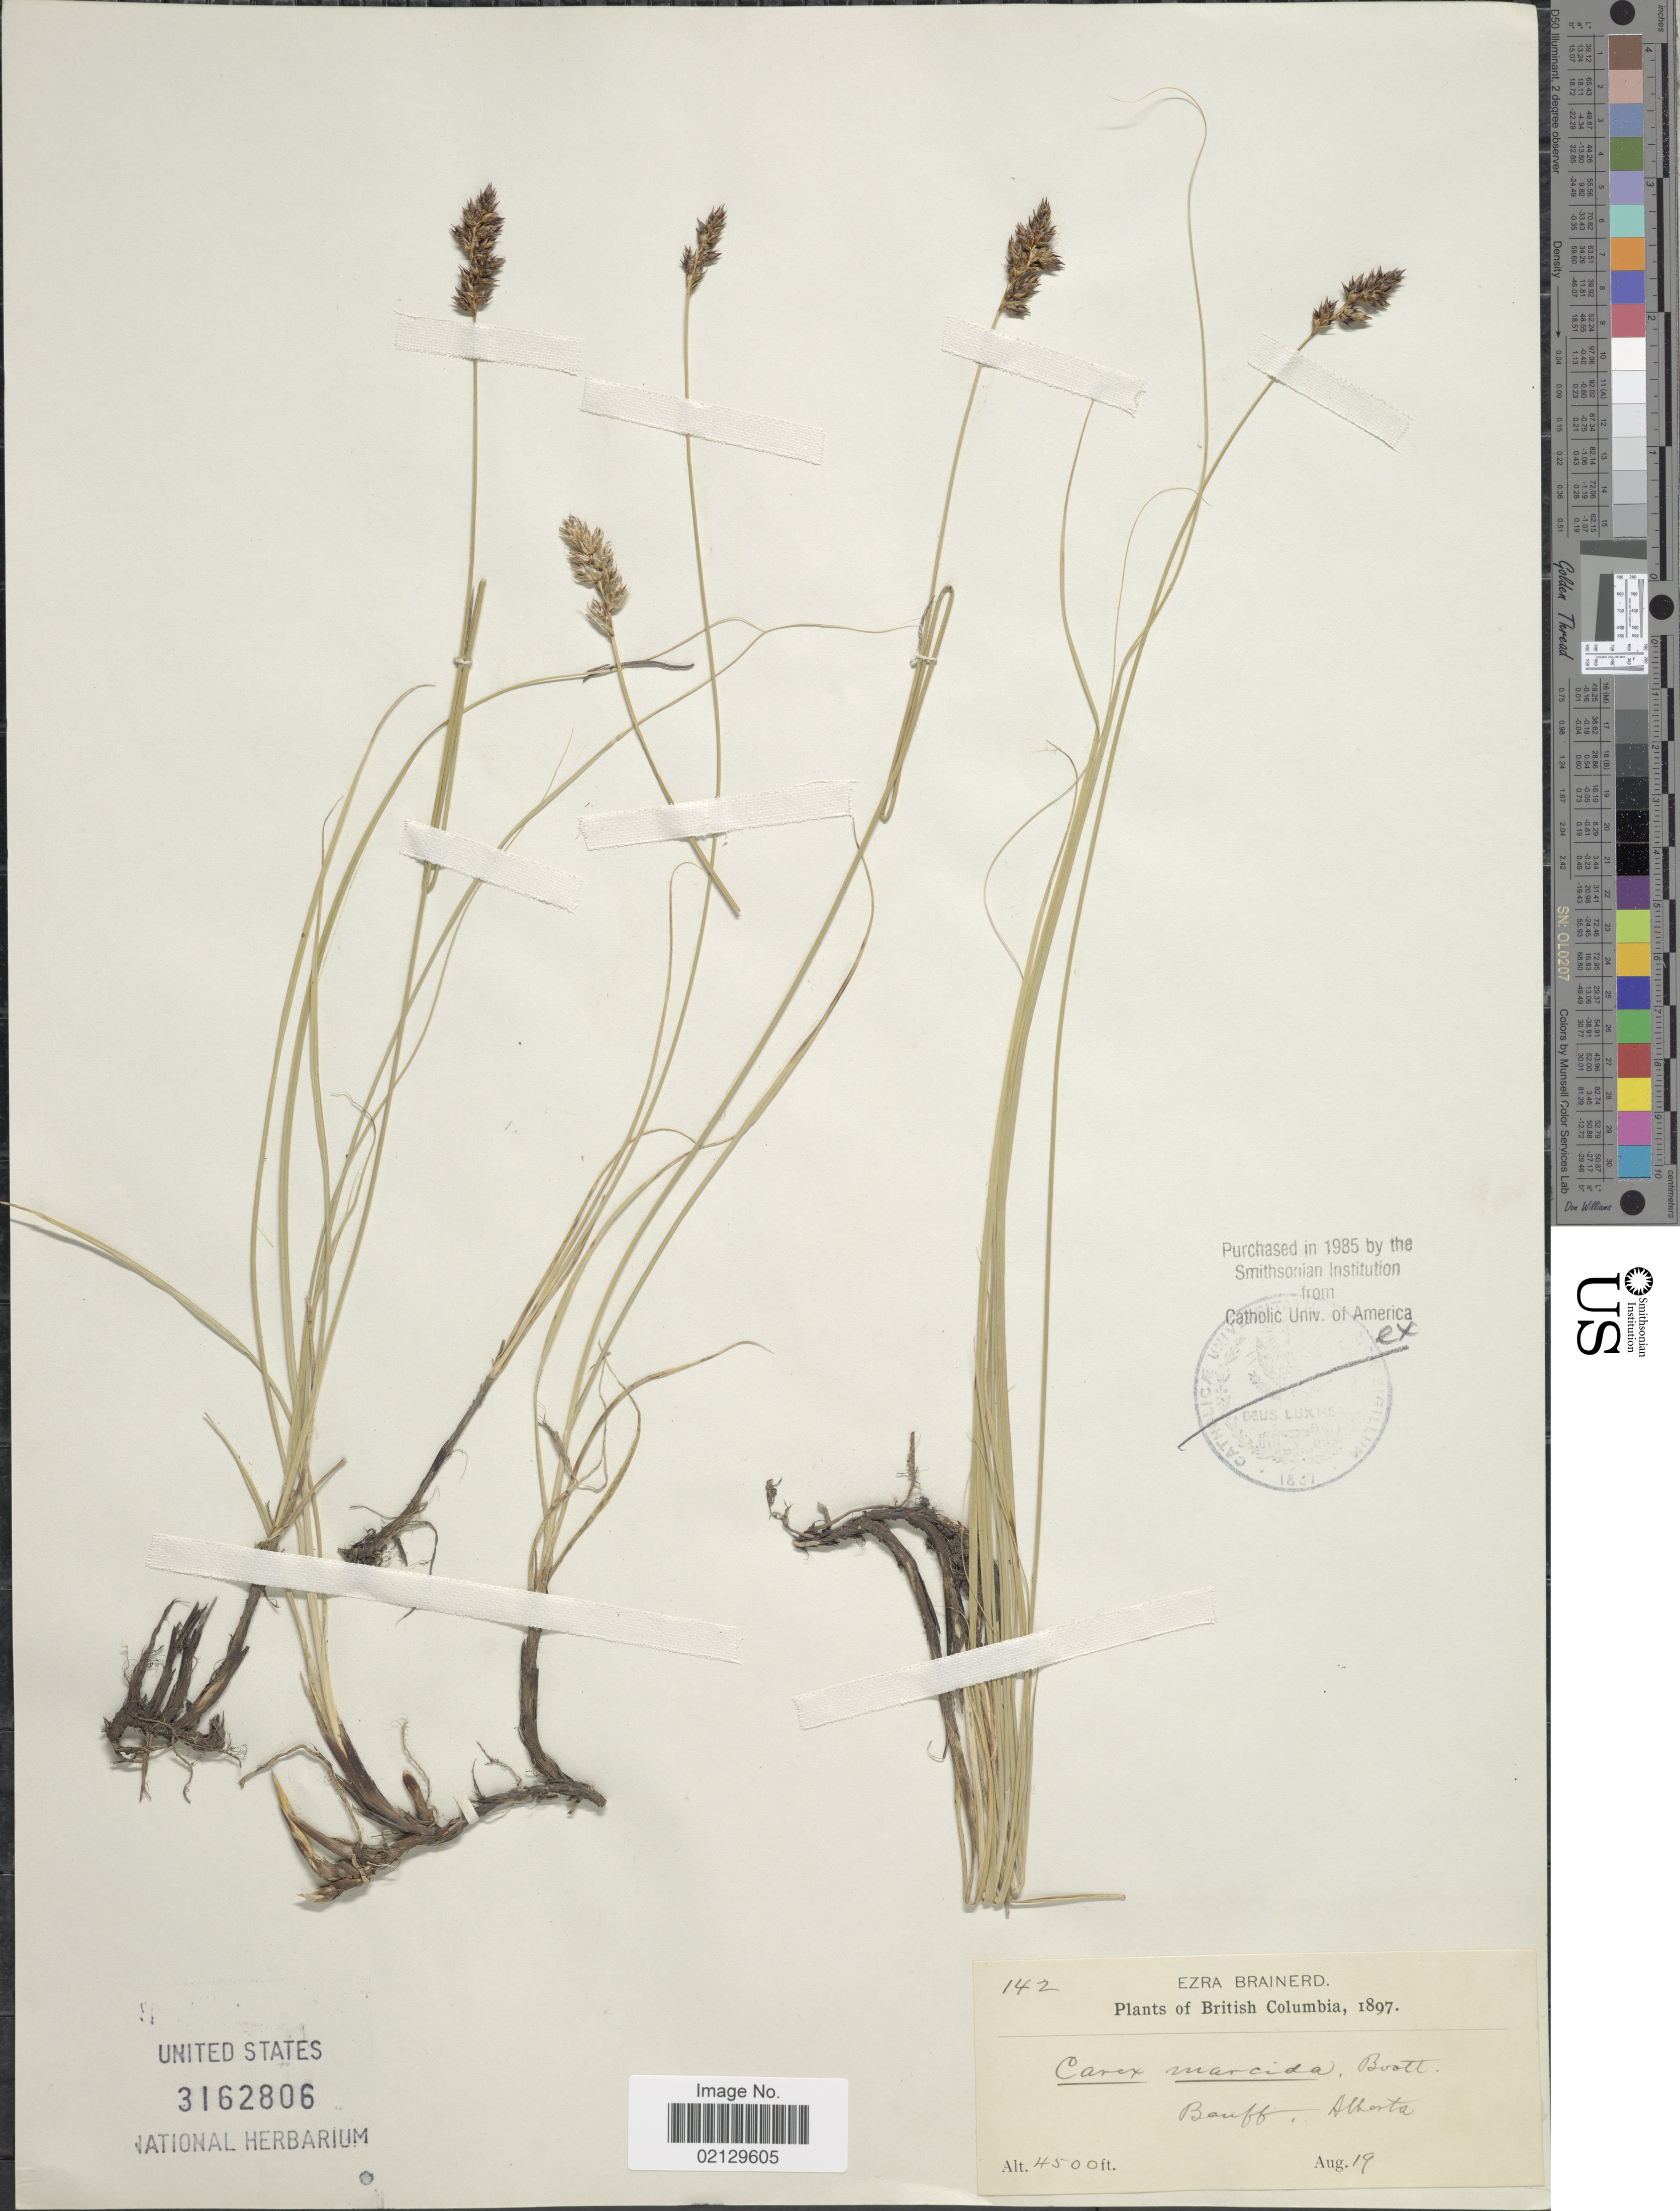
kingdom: Plantae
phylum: Tracheophyta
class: Liliopsida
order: Poales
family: Cyperaceae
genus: Carex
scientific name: Carex praegracilis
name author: W. Boott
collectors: E. Brainerd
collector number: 142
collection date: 1897-08-19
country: Canada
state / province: Alberta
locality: Banff, Alberta. British Columbia.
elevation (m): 1372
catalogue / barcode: US 3162806